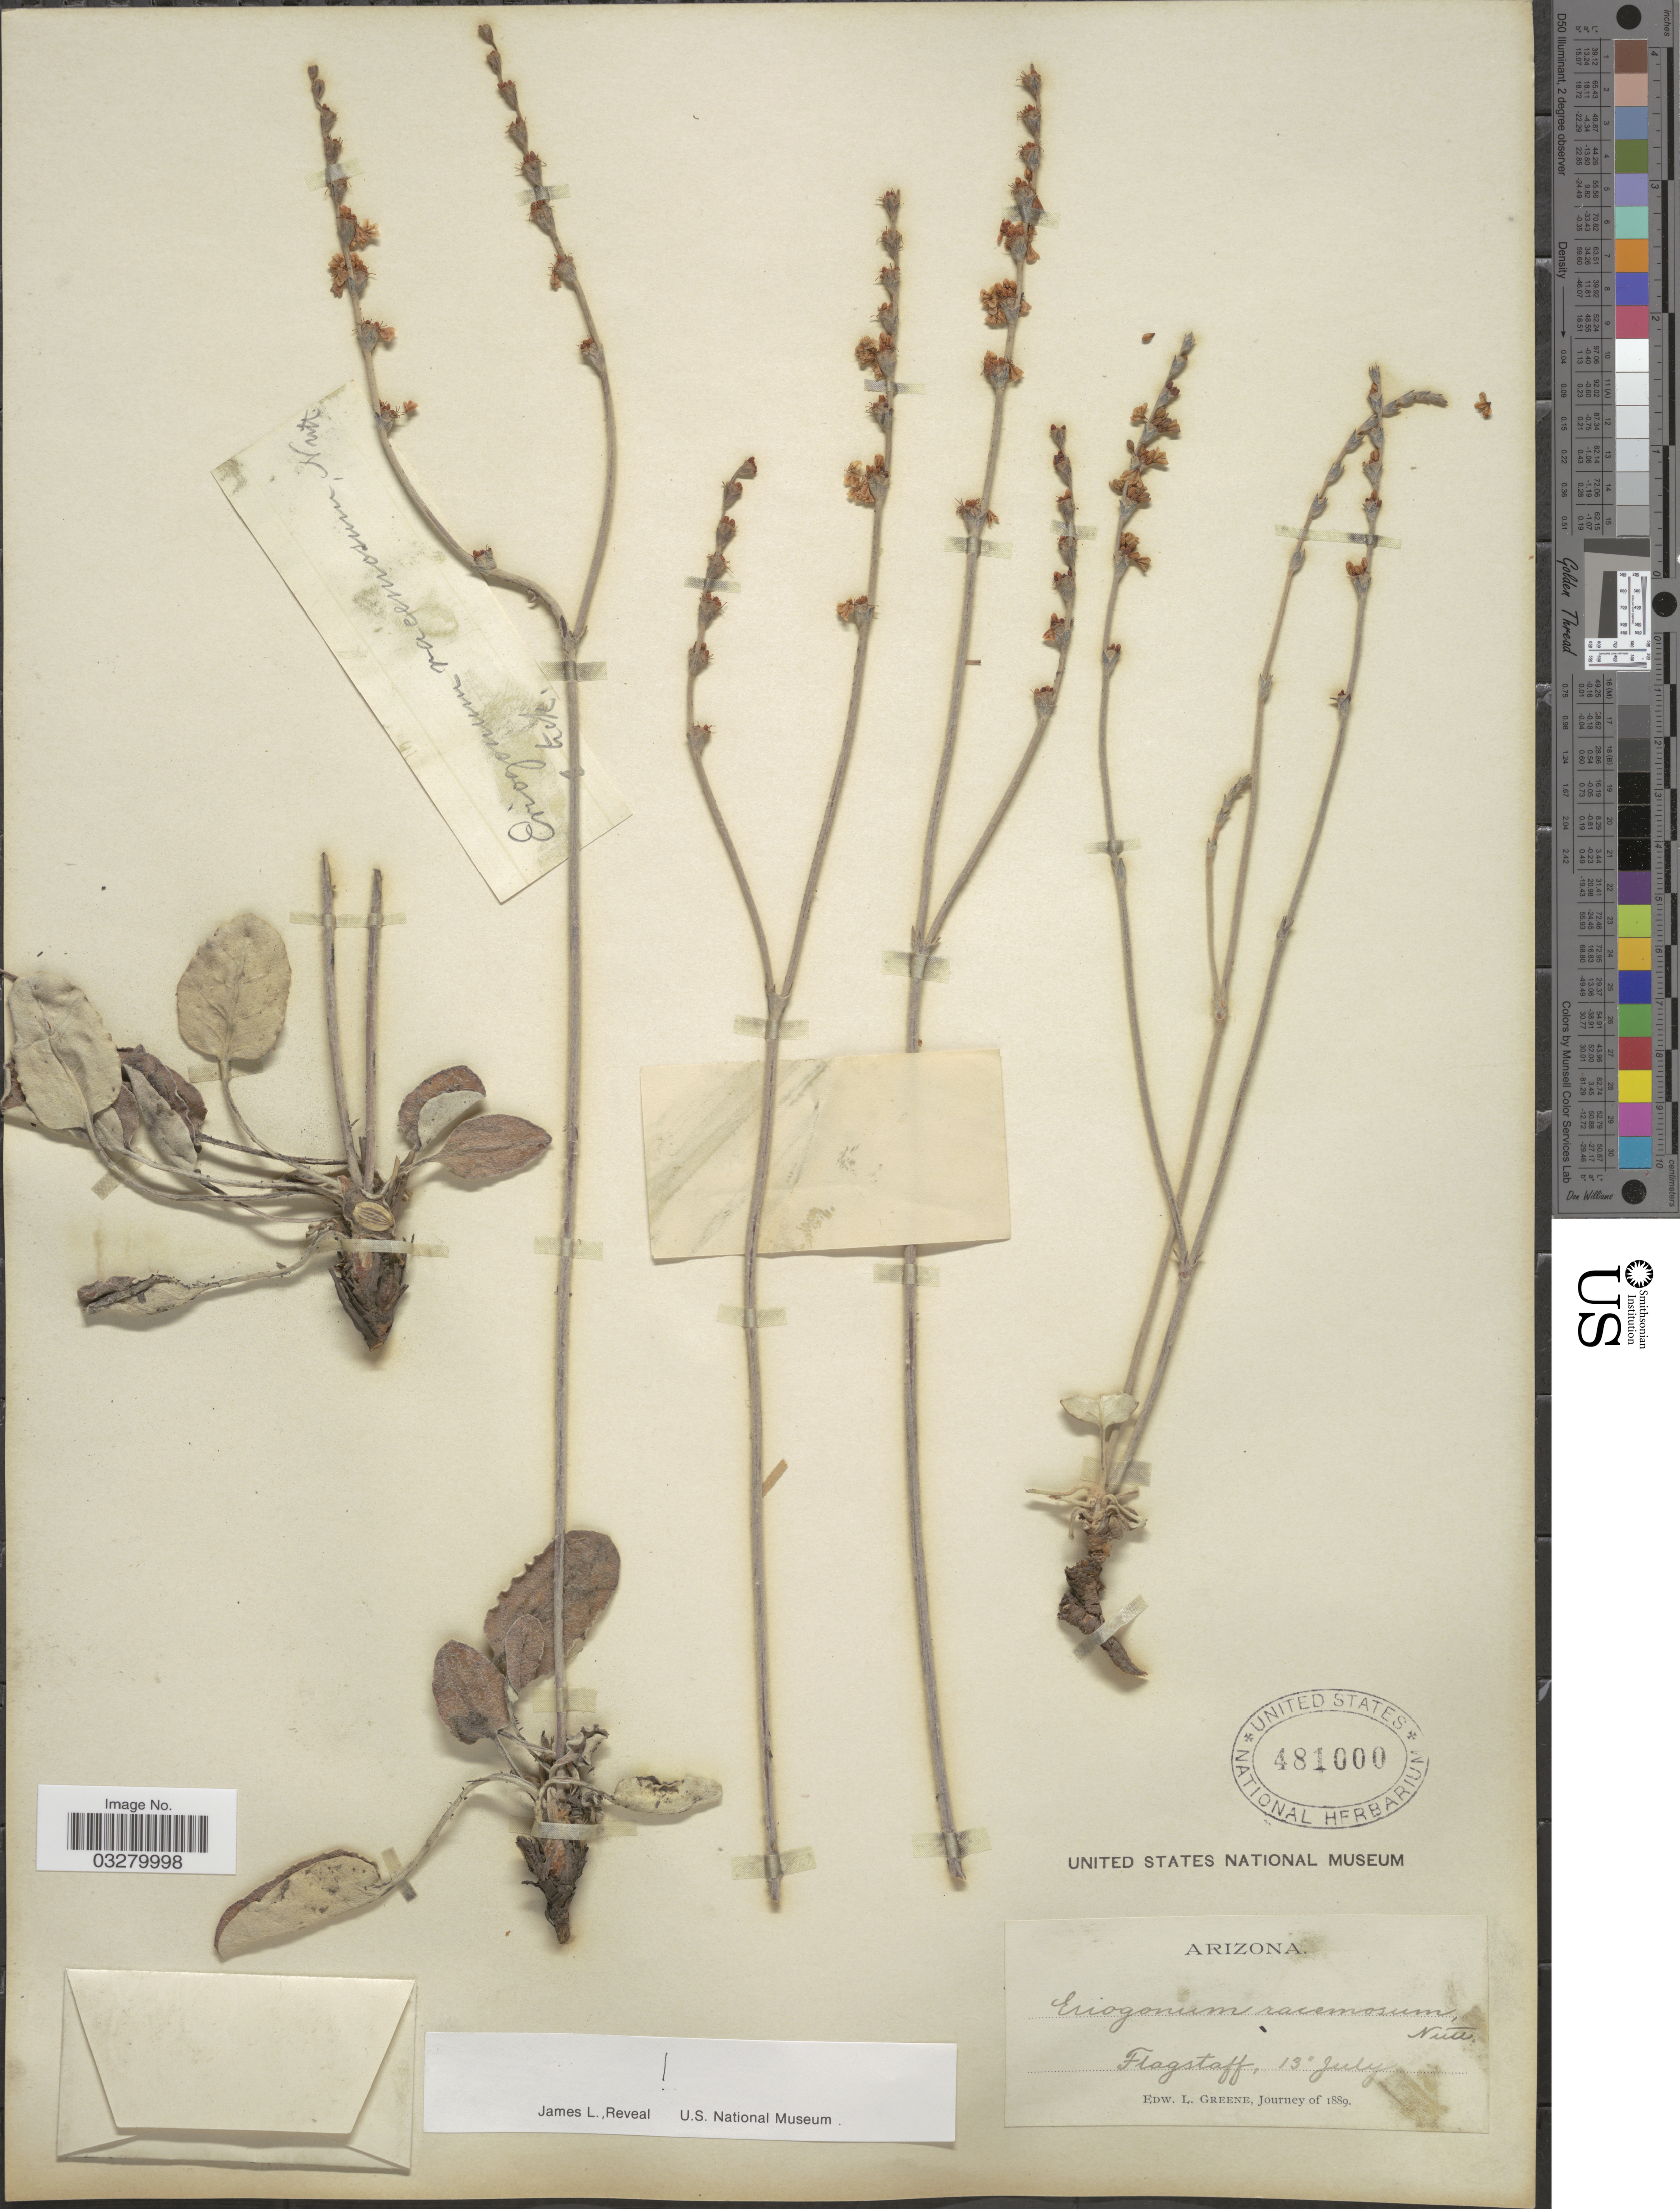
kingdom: Plantae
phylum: Tracheophyta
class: Magnoliopsida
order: Caryophyllales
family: Polygonaceae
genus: Eriogonum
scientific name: Eriogonum racemosum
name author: Nutt.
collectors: E. L. Greene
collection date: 1889-07-13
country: United States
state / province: Arizona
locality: Flagstaff.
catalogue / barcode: US 481000